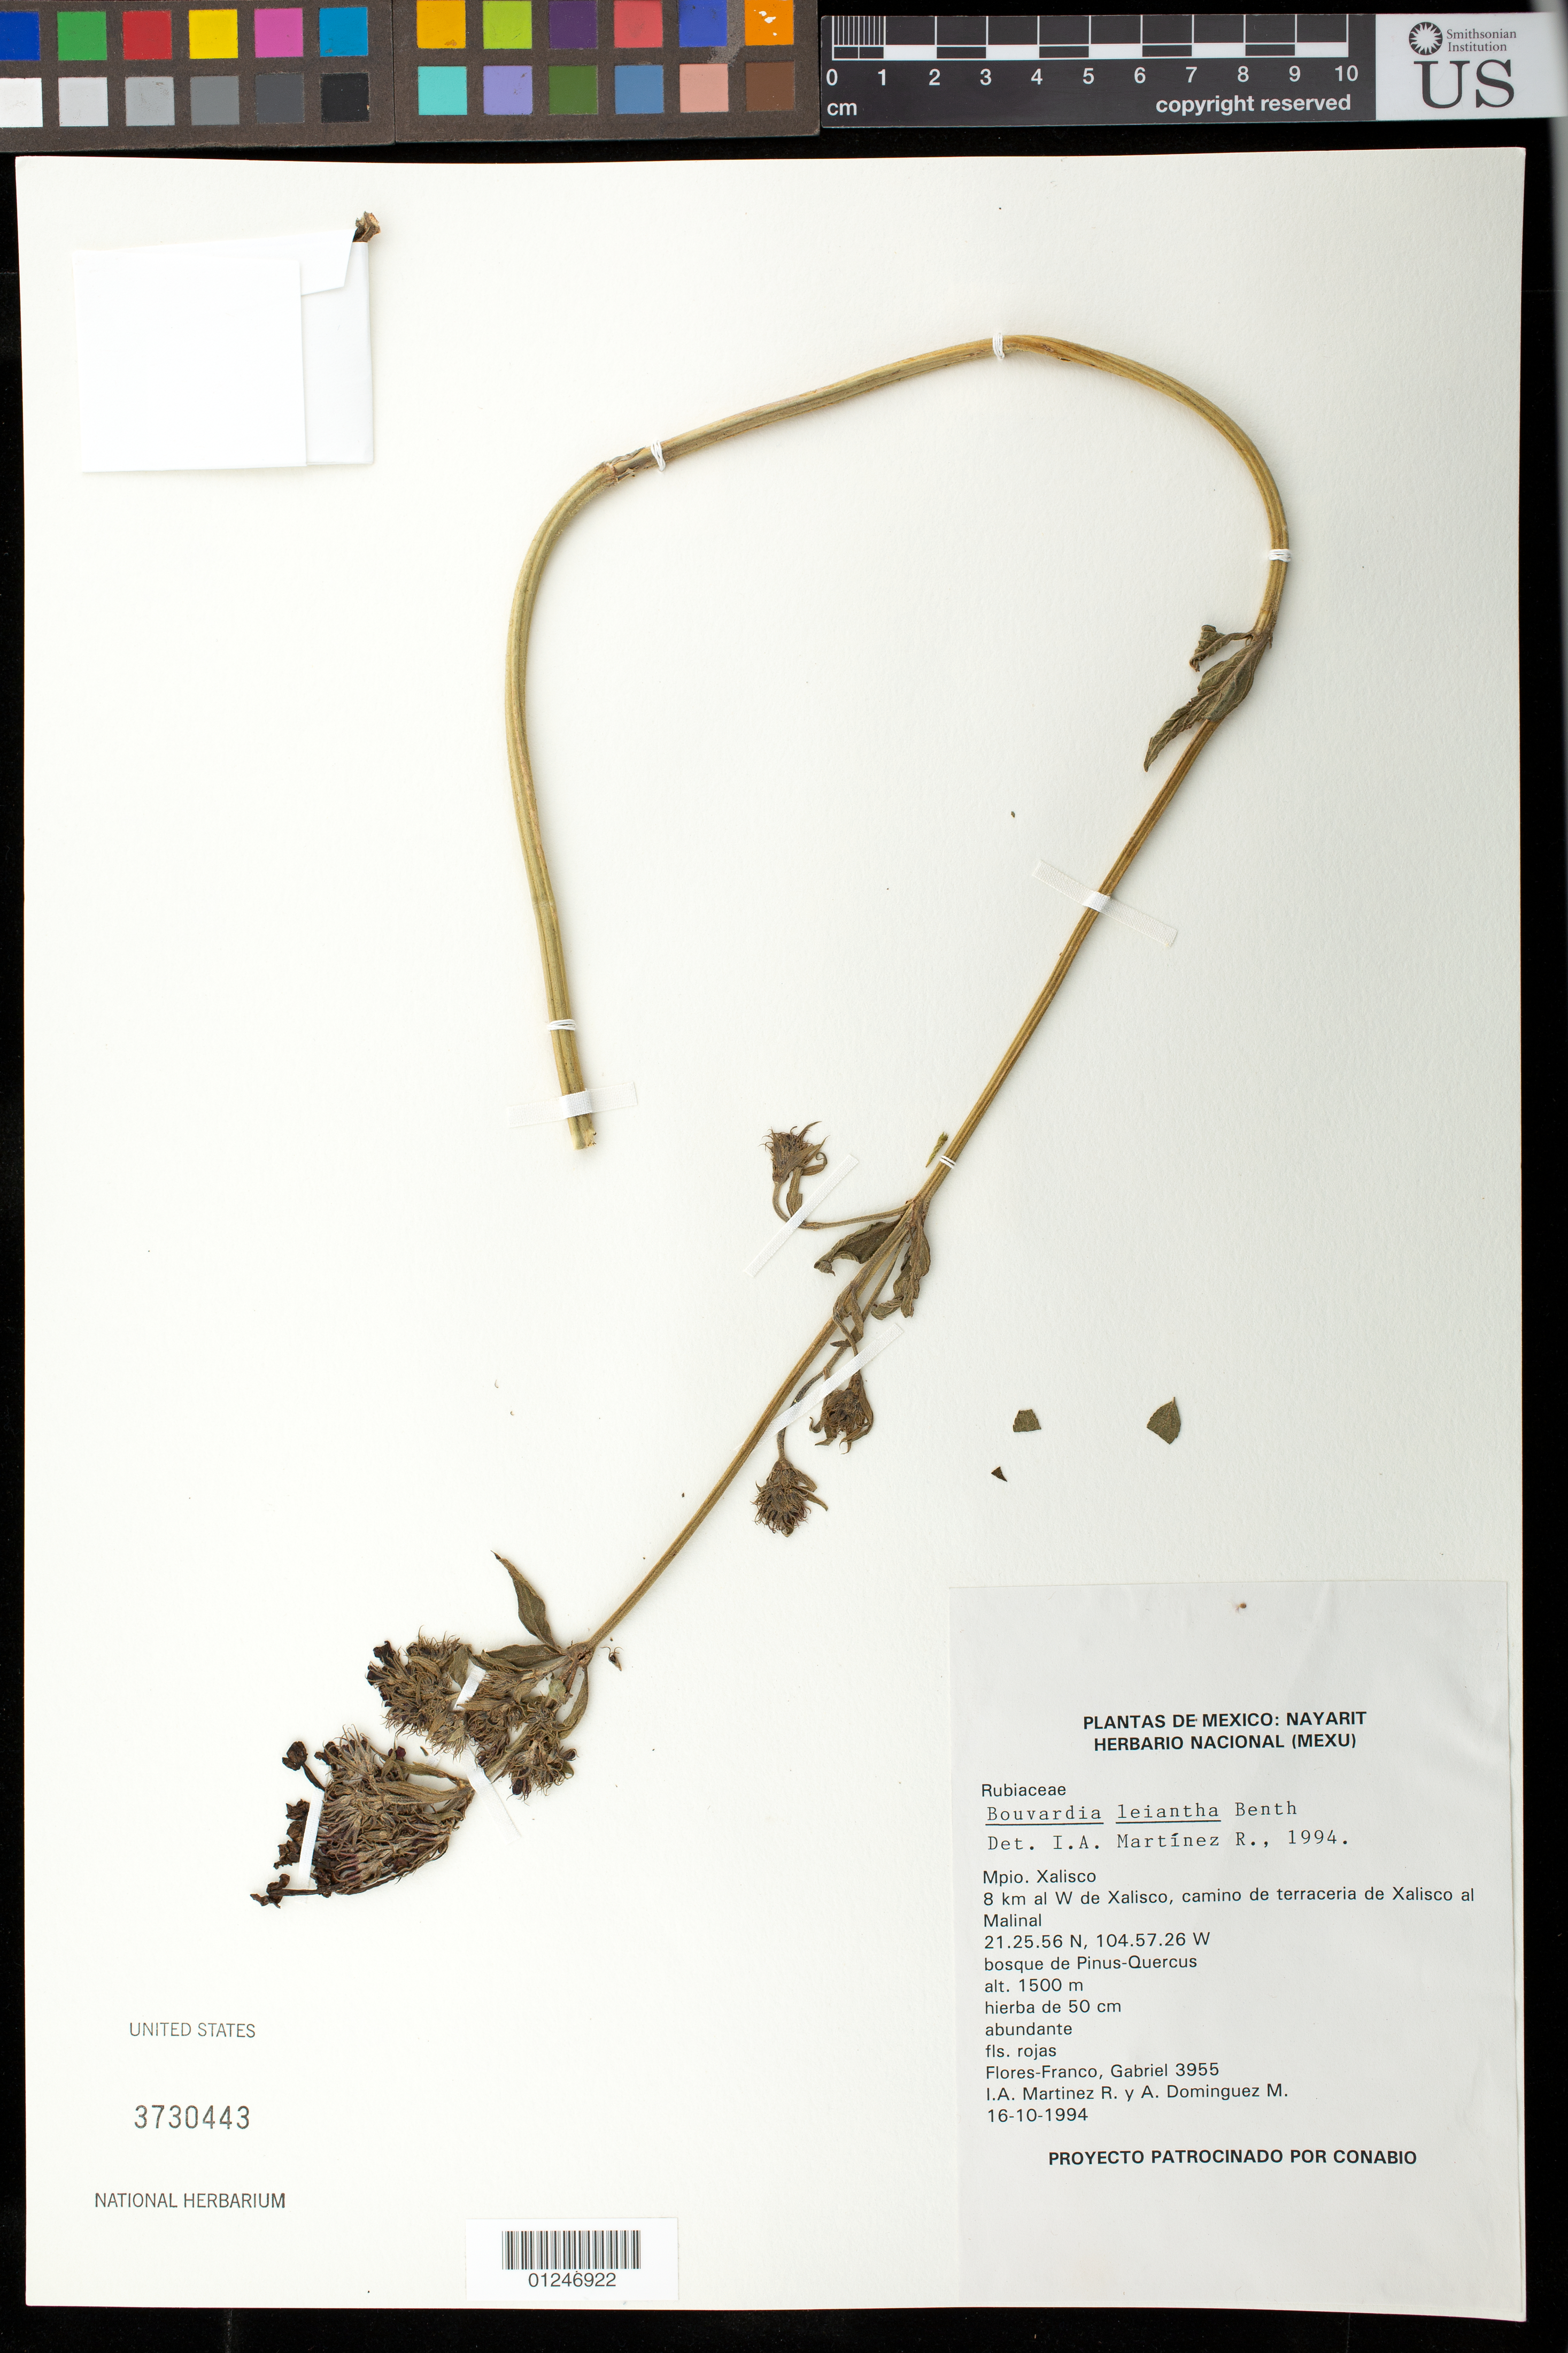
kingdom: Plantae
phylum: Tracheophyta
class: Magnoliopsida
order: Gentianales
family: Rubiaceae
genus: Bouvardia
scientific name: Bouvardia leiantha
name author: Benth.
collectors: G. Flores F., I. A. Martinez R. & A. Dominguez M.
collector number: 3955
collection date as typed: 16 Oct 1994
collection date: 1994-10-16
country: Mexico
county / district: Xalisco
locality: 8 km al W de Xalisco, camino de terraceria de Xalisco al Malinal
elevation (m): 1500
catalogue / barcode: US 3730443